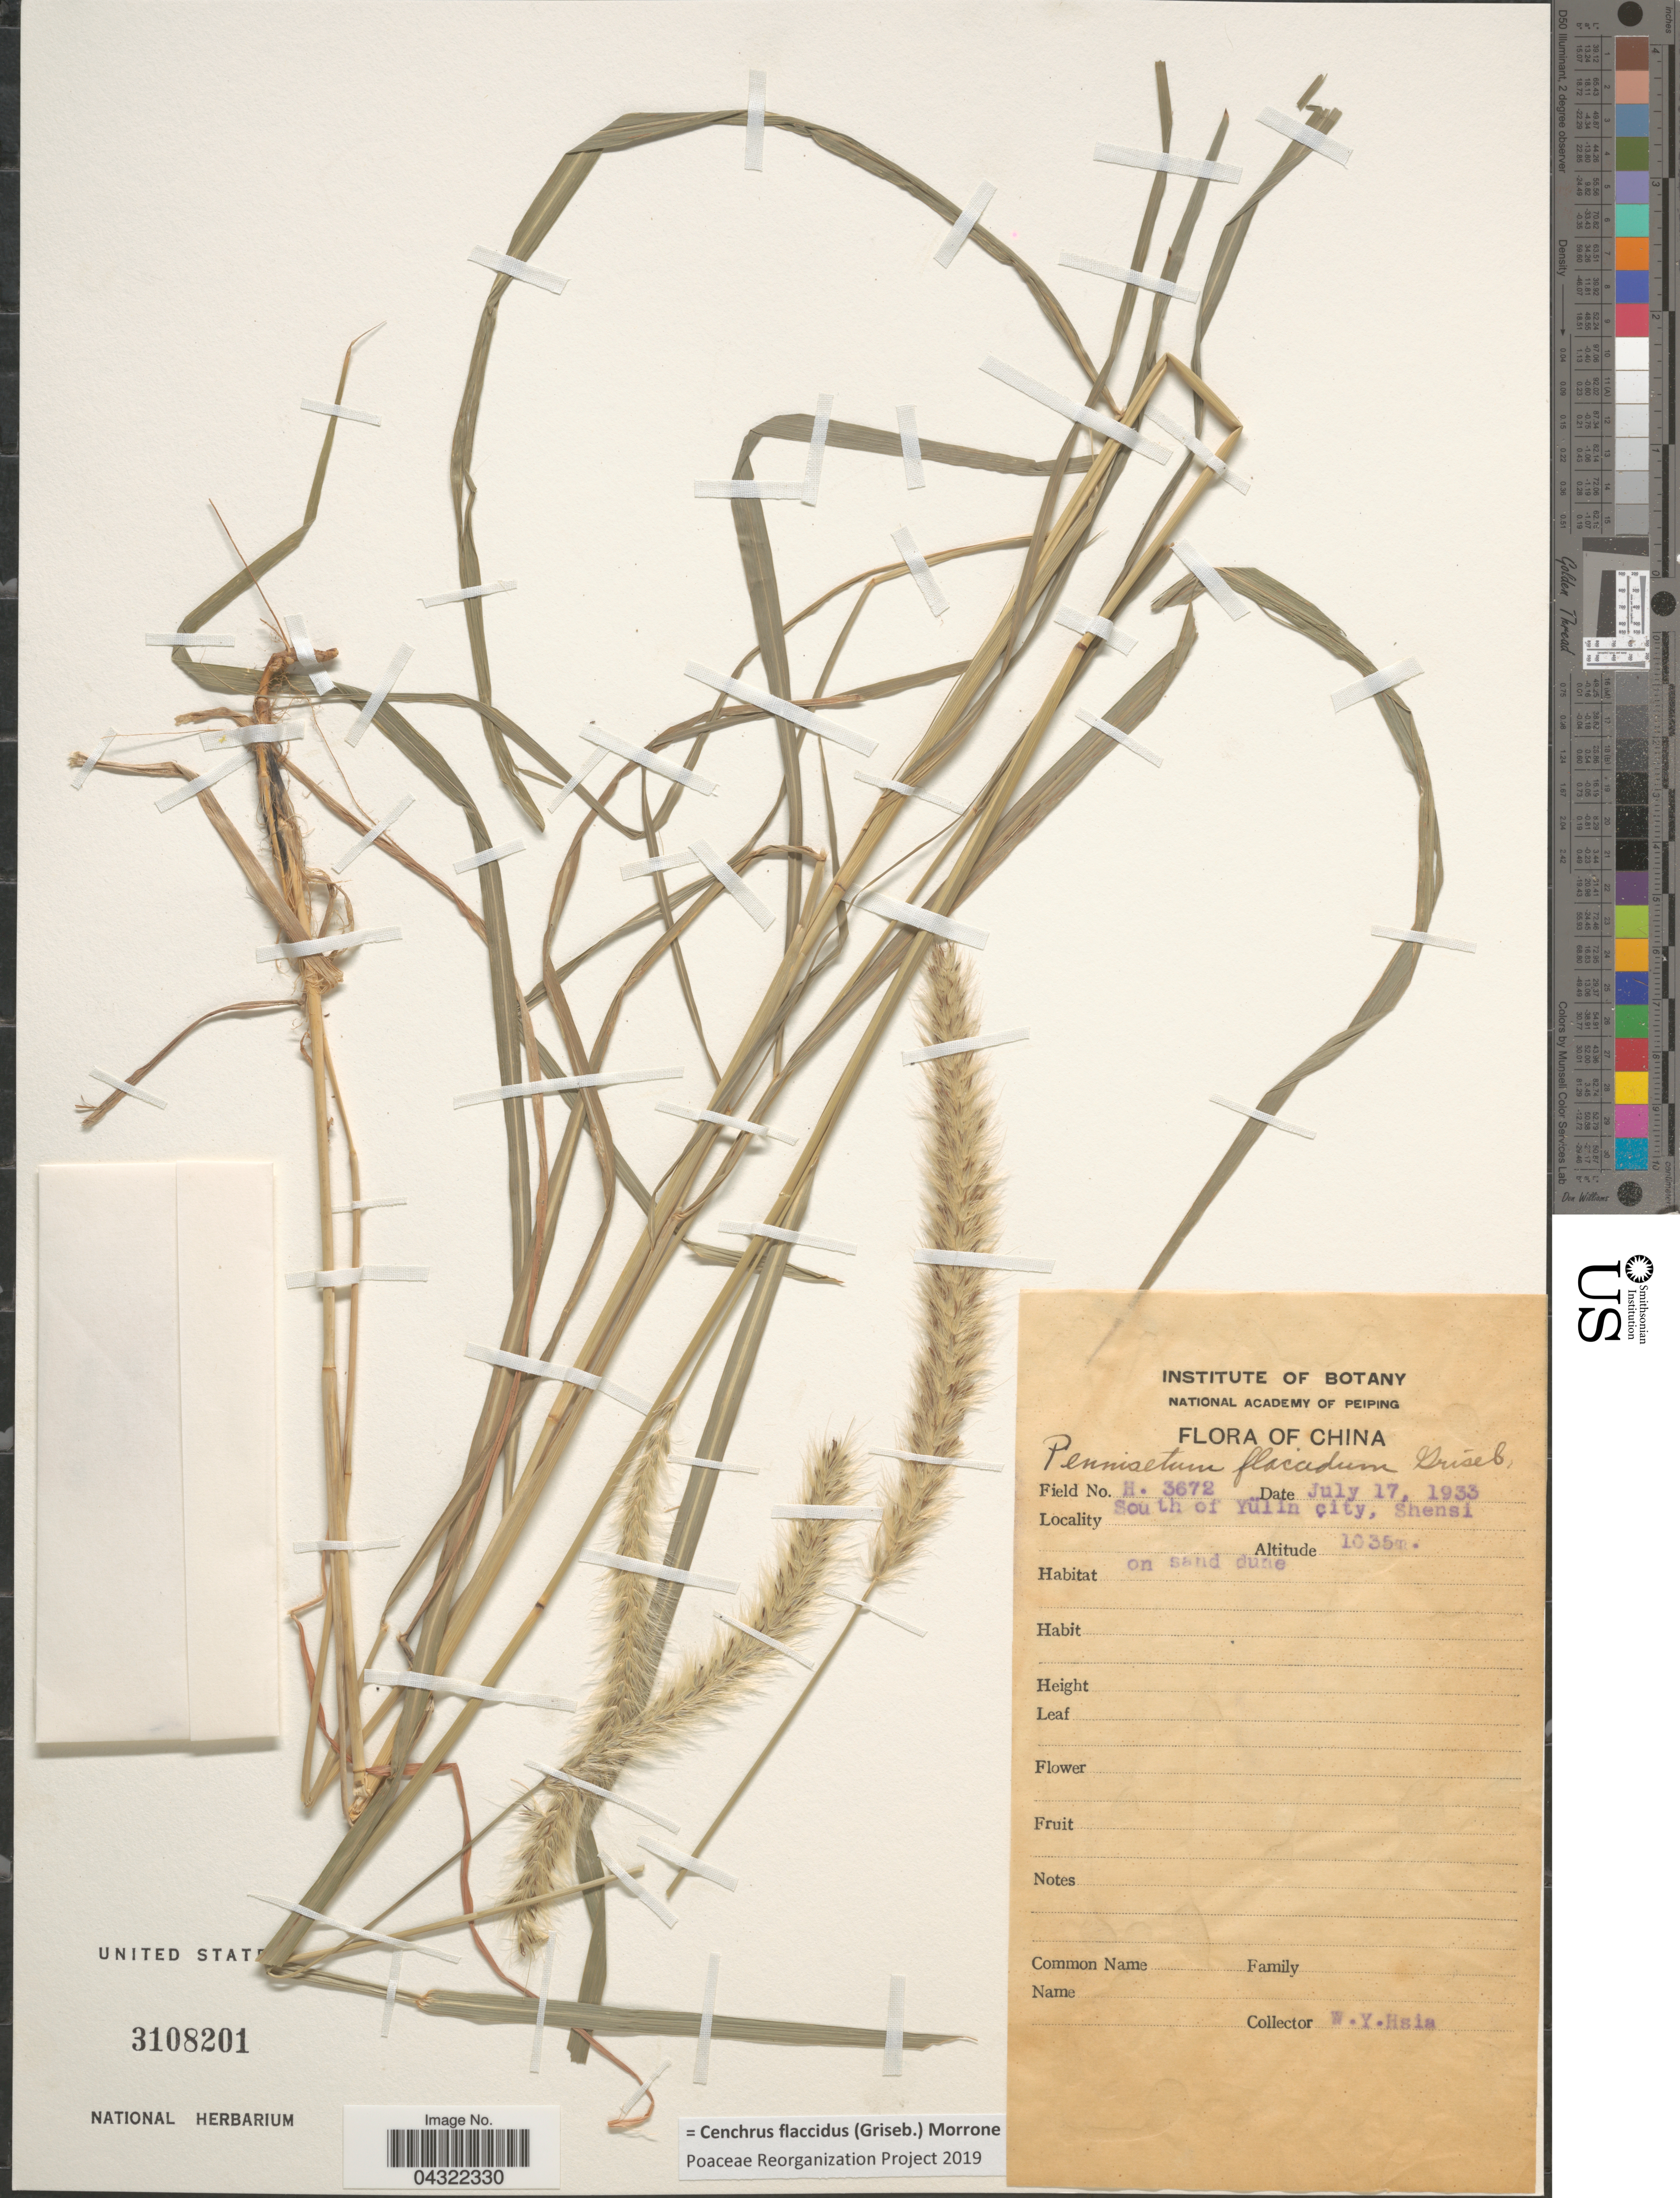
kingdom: Plantae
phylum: Tracheophyta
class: Liliopsida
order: Poales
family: Poaceae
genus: Cenchrus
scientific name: Cenchrus flaccidus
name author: (Griseb.) Morrone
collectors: W. Hsia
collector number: H3672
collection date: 1933-07-17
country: China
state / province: Shaanxi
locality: South of Yülin city, Shensi.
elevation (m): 1035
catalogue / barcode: US 3108201